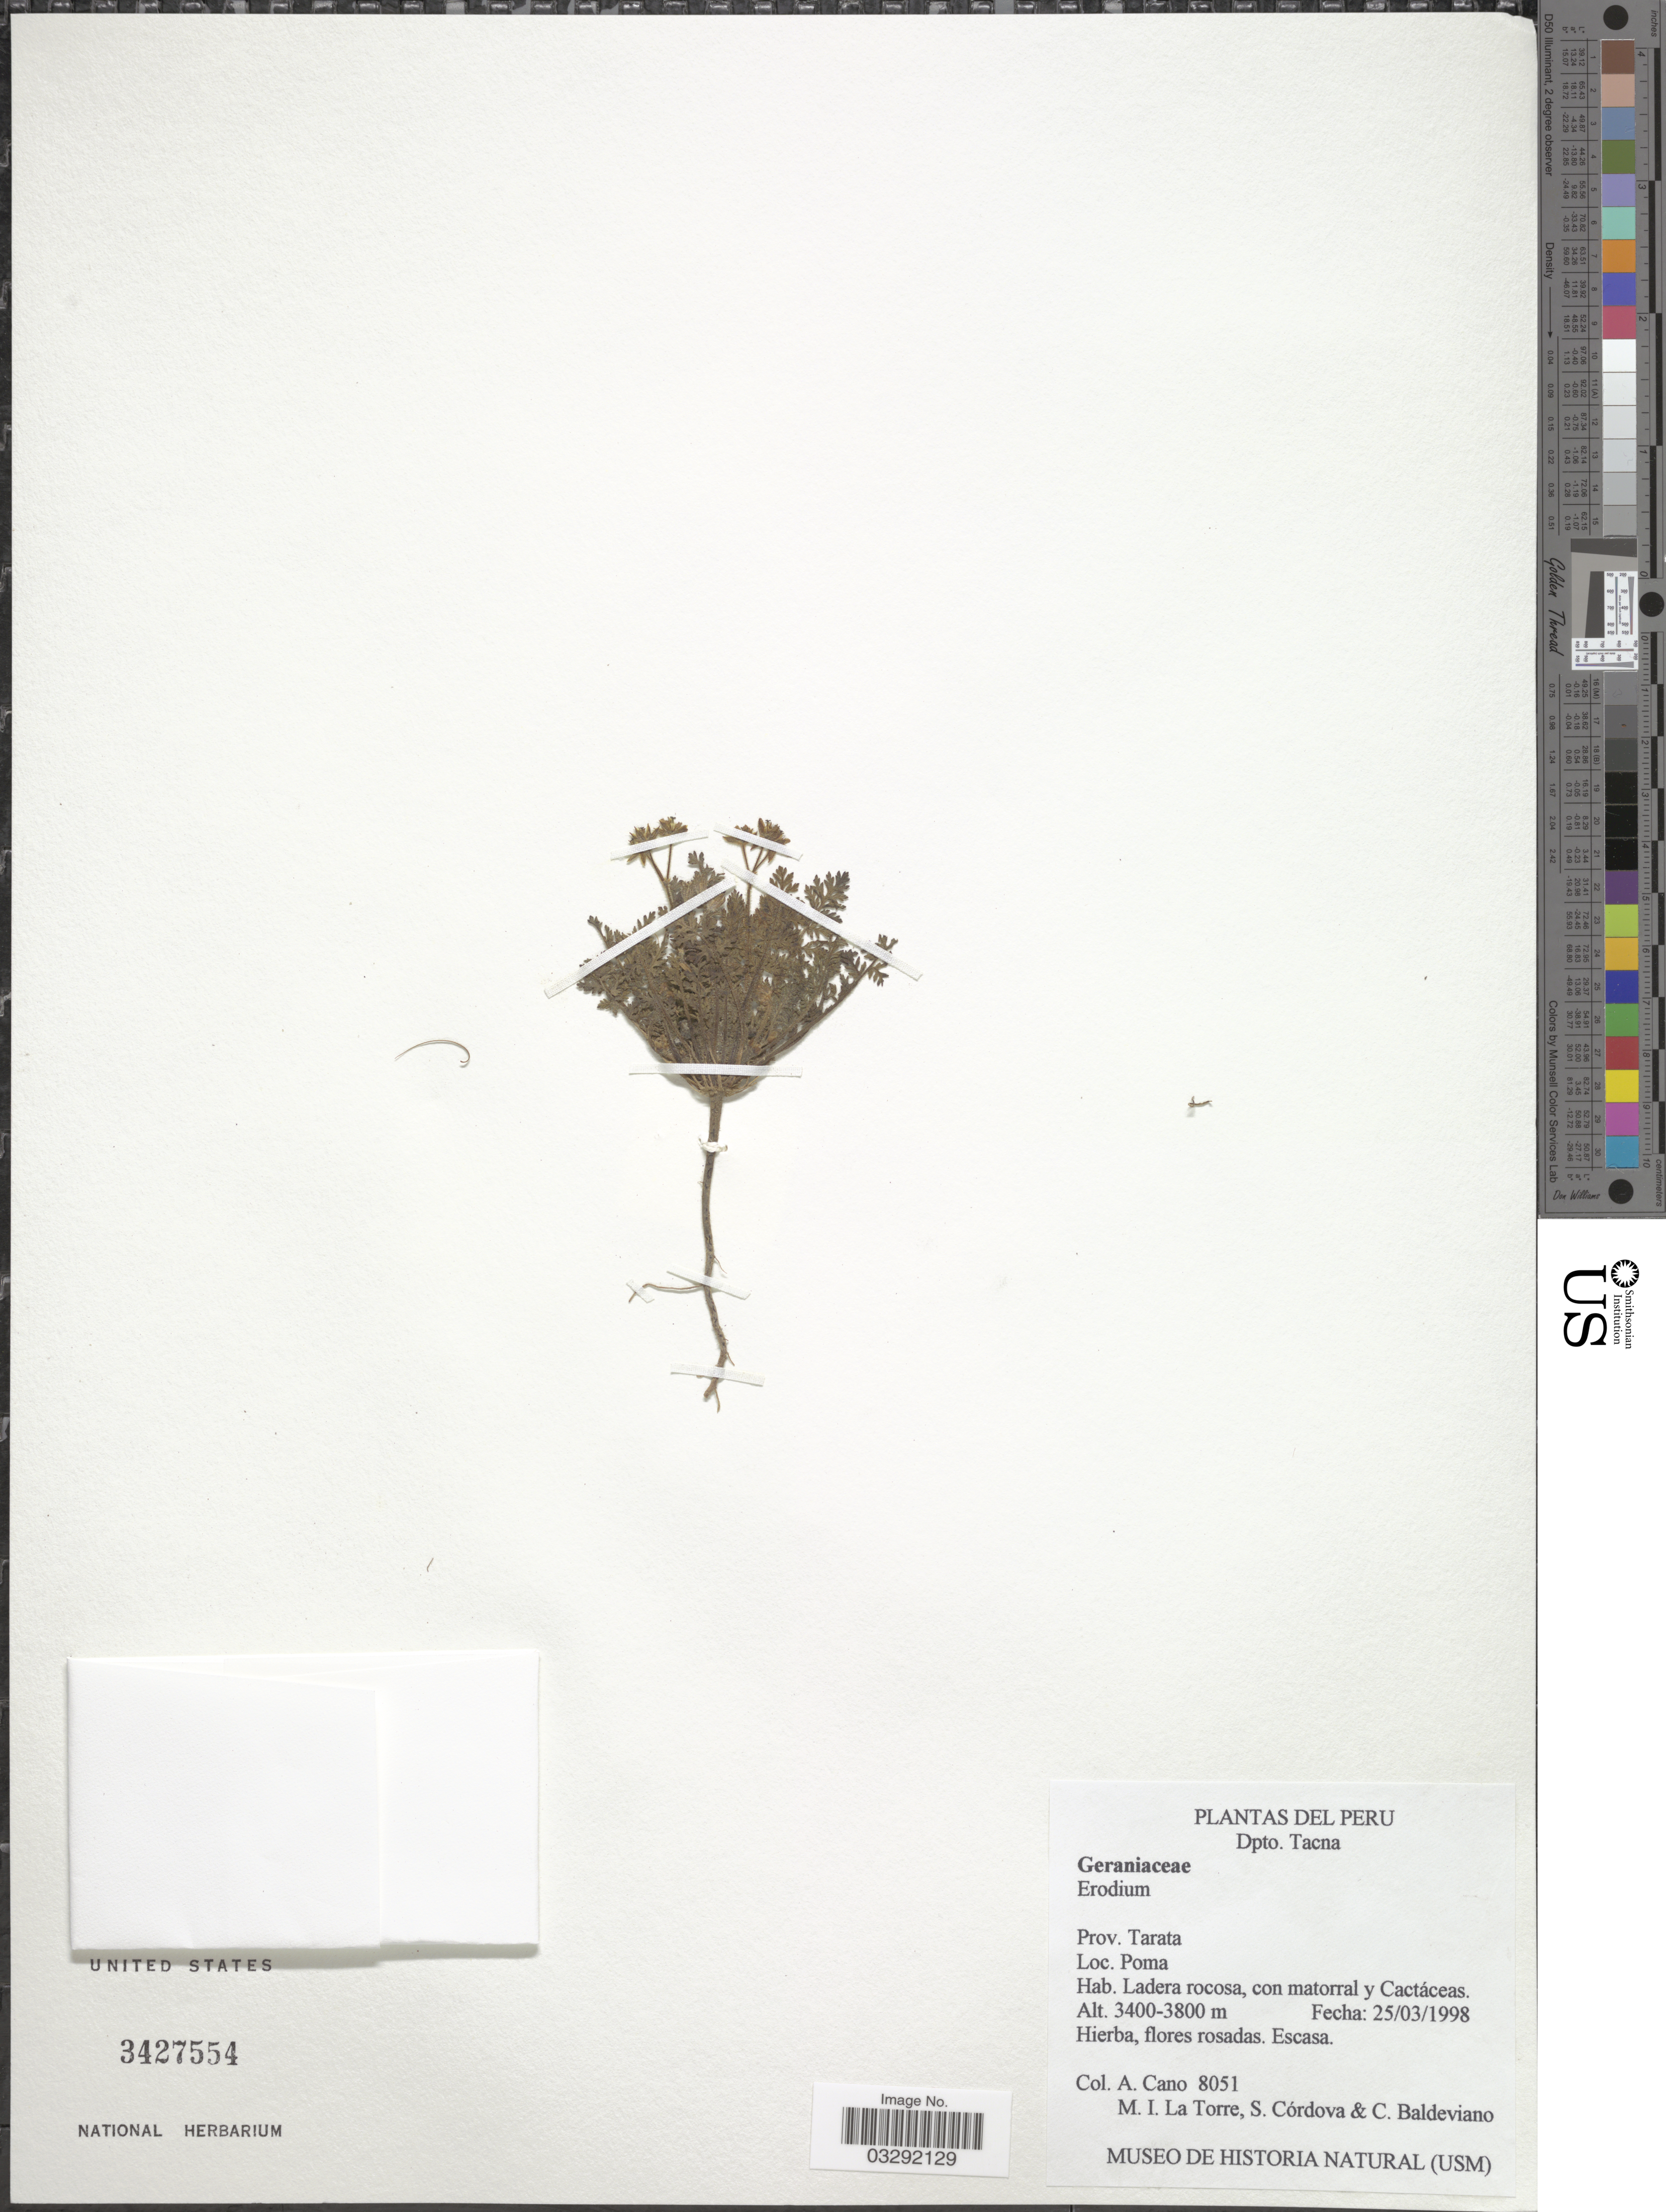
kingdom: Plantae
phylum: Tracheophyta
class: Magnoliopsida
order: Geraniales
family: Geraniaceae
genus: Erodium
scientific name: Erodium sp.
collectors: A. Cano, M. La Torre, S. Cordova & C. Baldeviano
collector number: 8051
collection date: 1998-03-25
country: Peru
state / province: Tacna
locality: Dpto. Tacna. Prov. Tarata. Poma.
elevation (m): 3400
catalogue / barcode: US 3427554